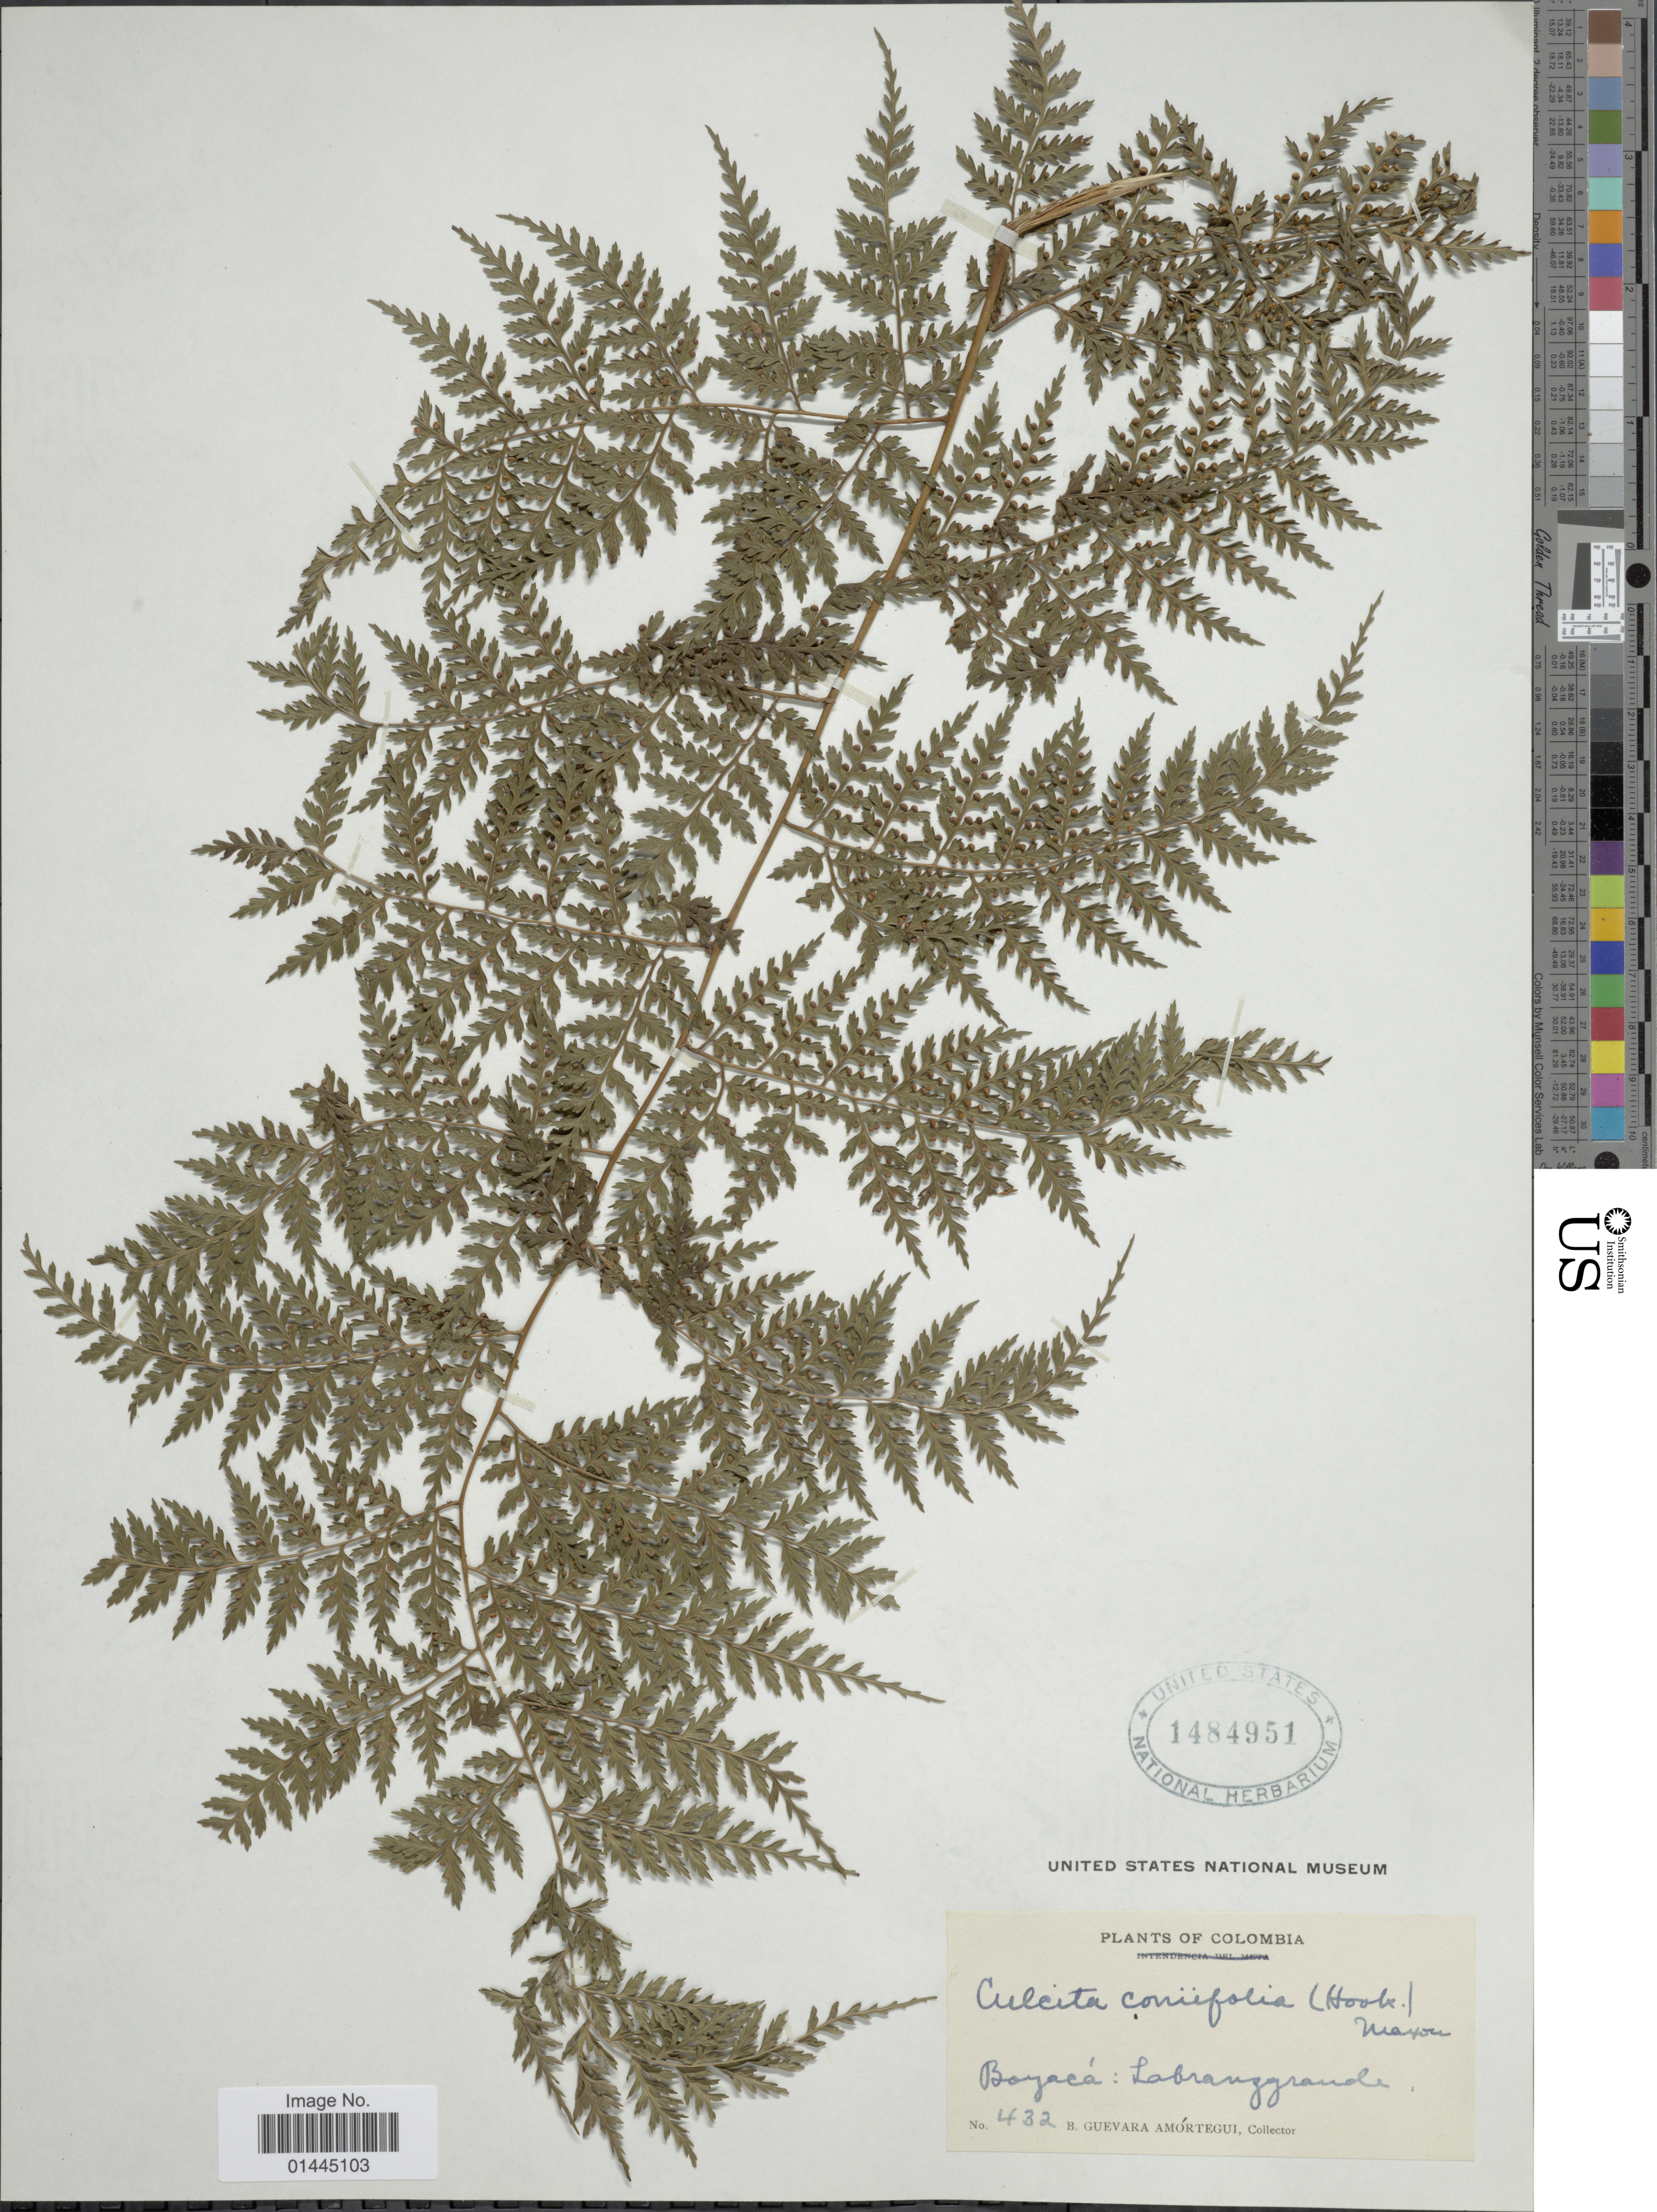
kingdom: Plantae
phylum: Tracheophyta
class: Polypodiopsida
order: Cyatheales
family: Culcitaceae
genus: Culcita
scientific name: Culcita coniifolia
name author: (Hook.) Maxon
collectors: B. Guevara Amortegui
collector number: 432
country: Colombia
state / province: Boyacá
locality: Labranzgrande.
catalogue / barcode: US 1484951